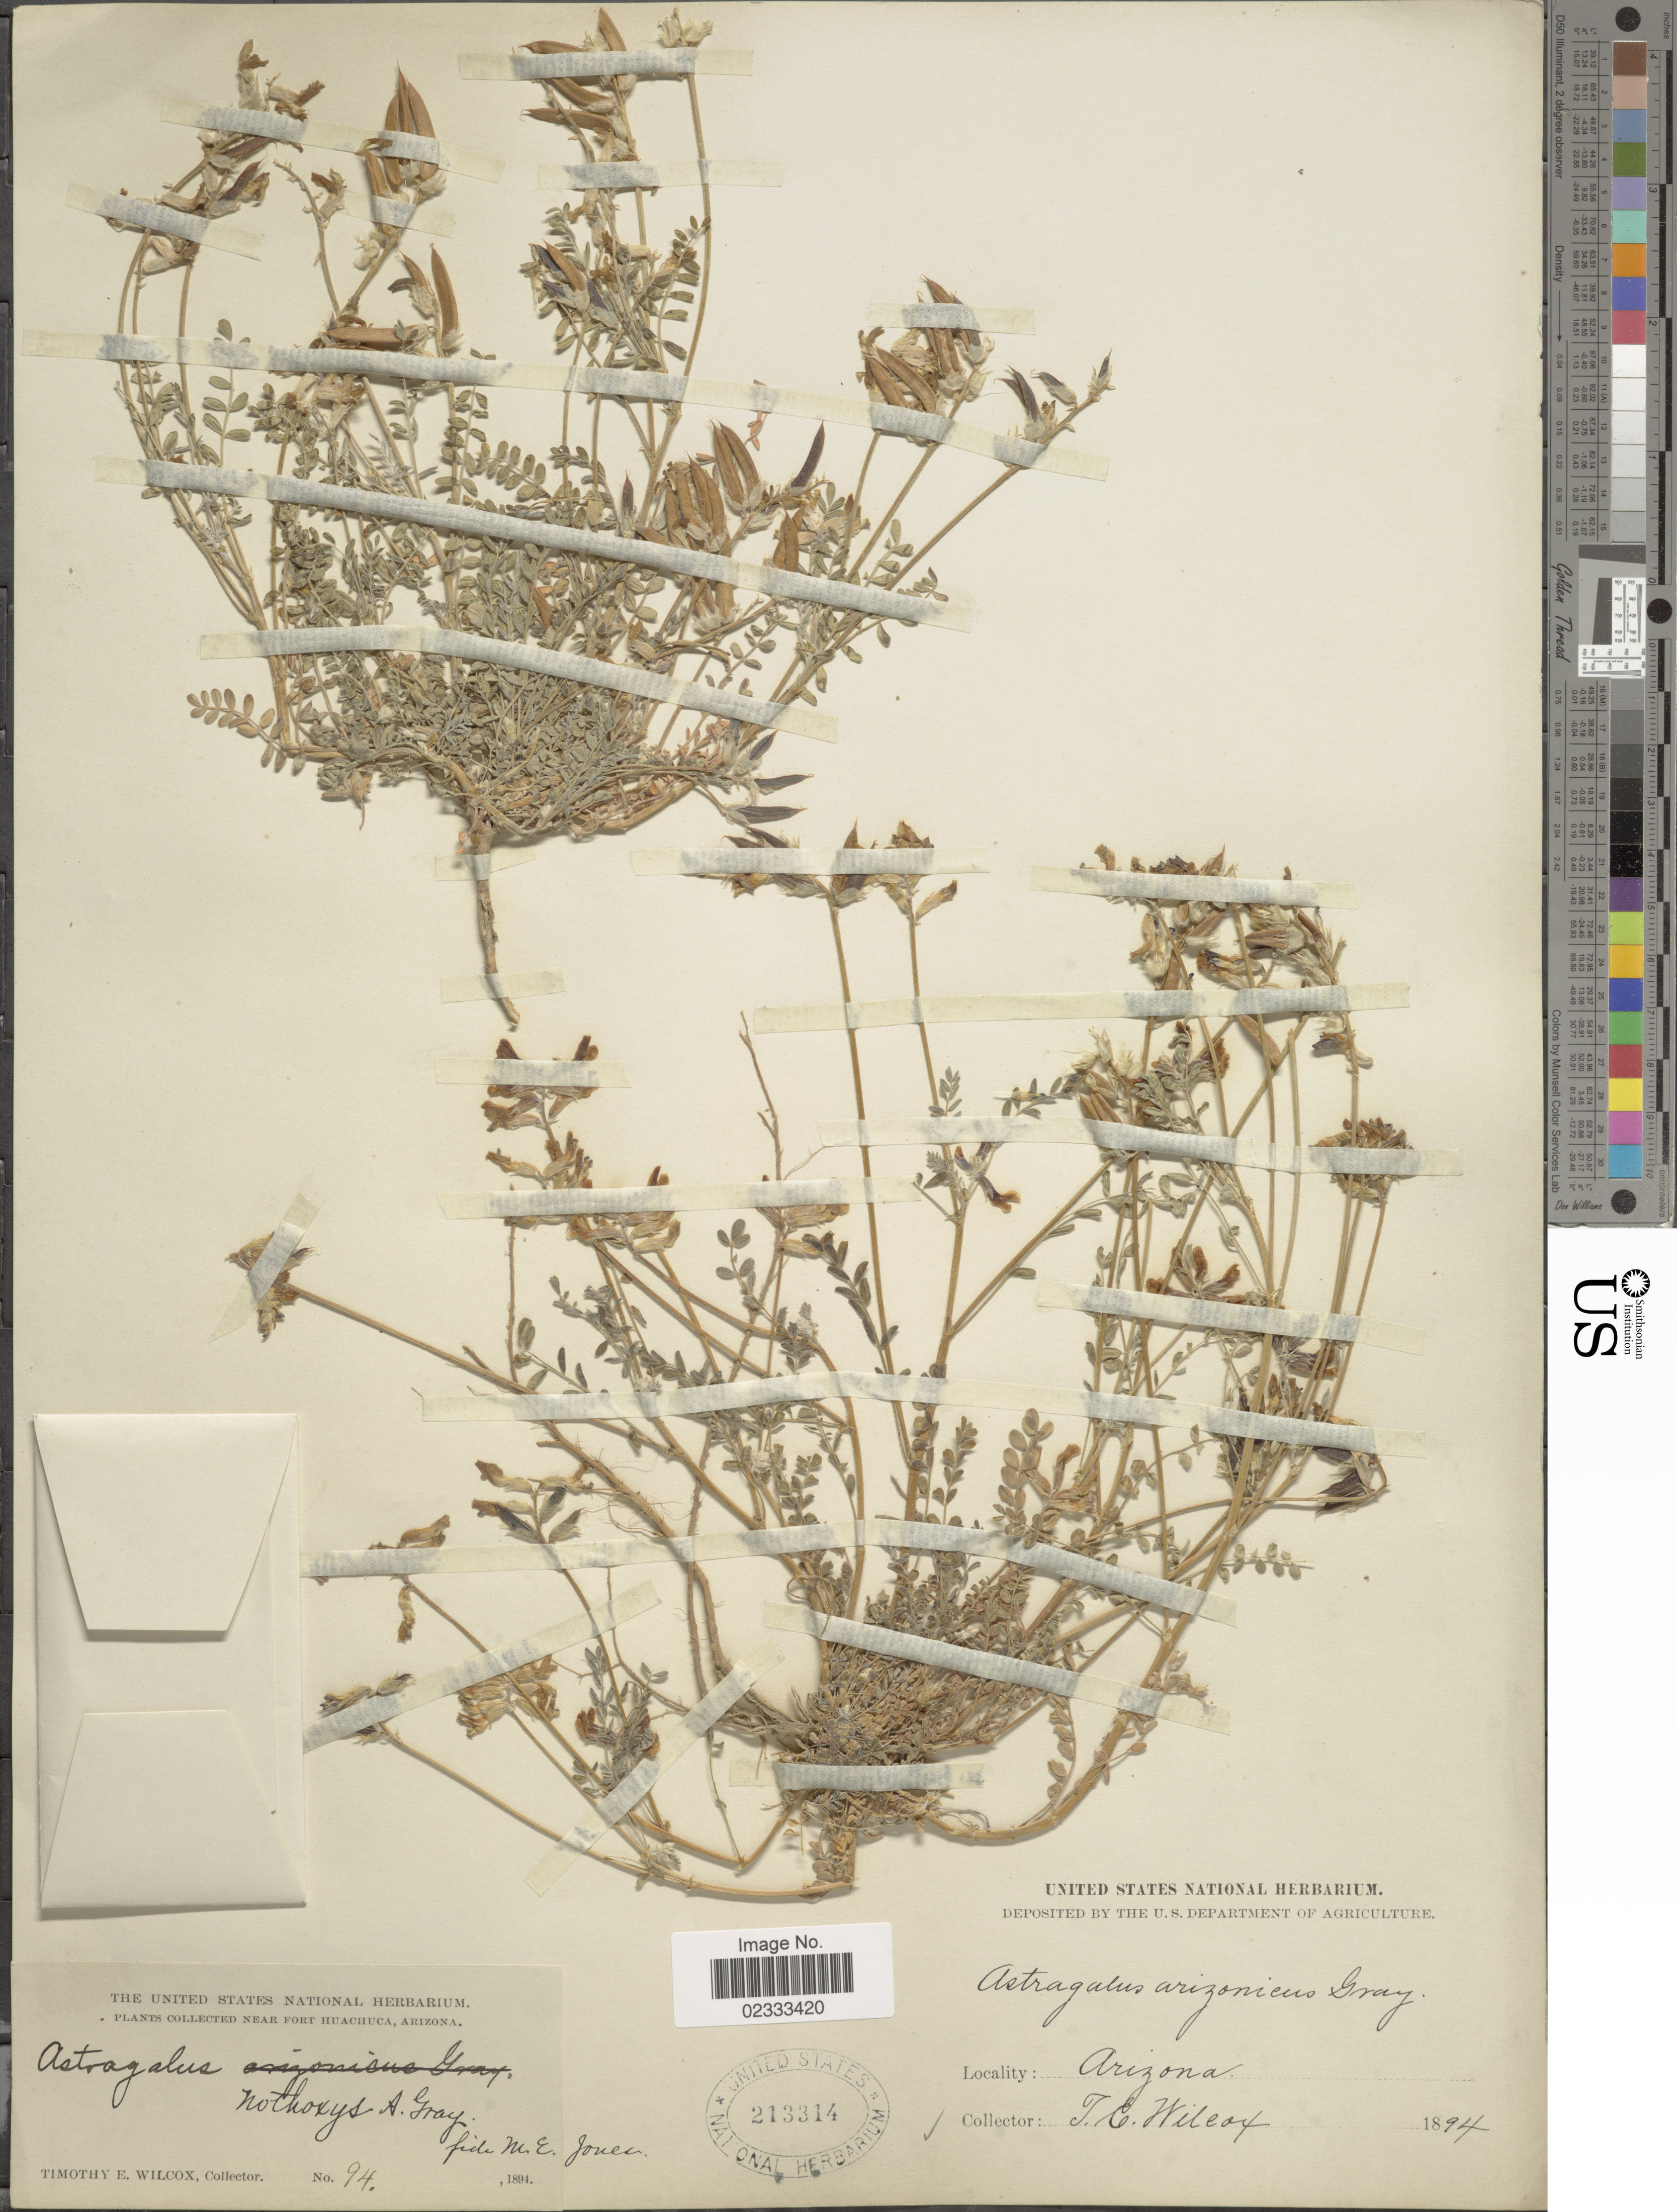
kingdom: Plantae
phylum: Tracheophyta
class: Magnoliopsida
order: Fabales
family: Fabaceae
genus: Astragalus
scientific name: Astragalus nothoxys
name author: A. Gray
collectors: T. E. Wilcox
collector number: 94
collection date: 1894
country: United States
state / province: Arizona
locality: Near Fort Huachuca.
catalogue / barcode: US 213314